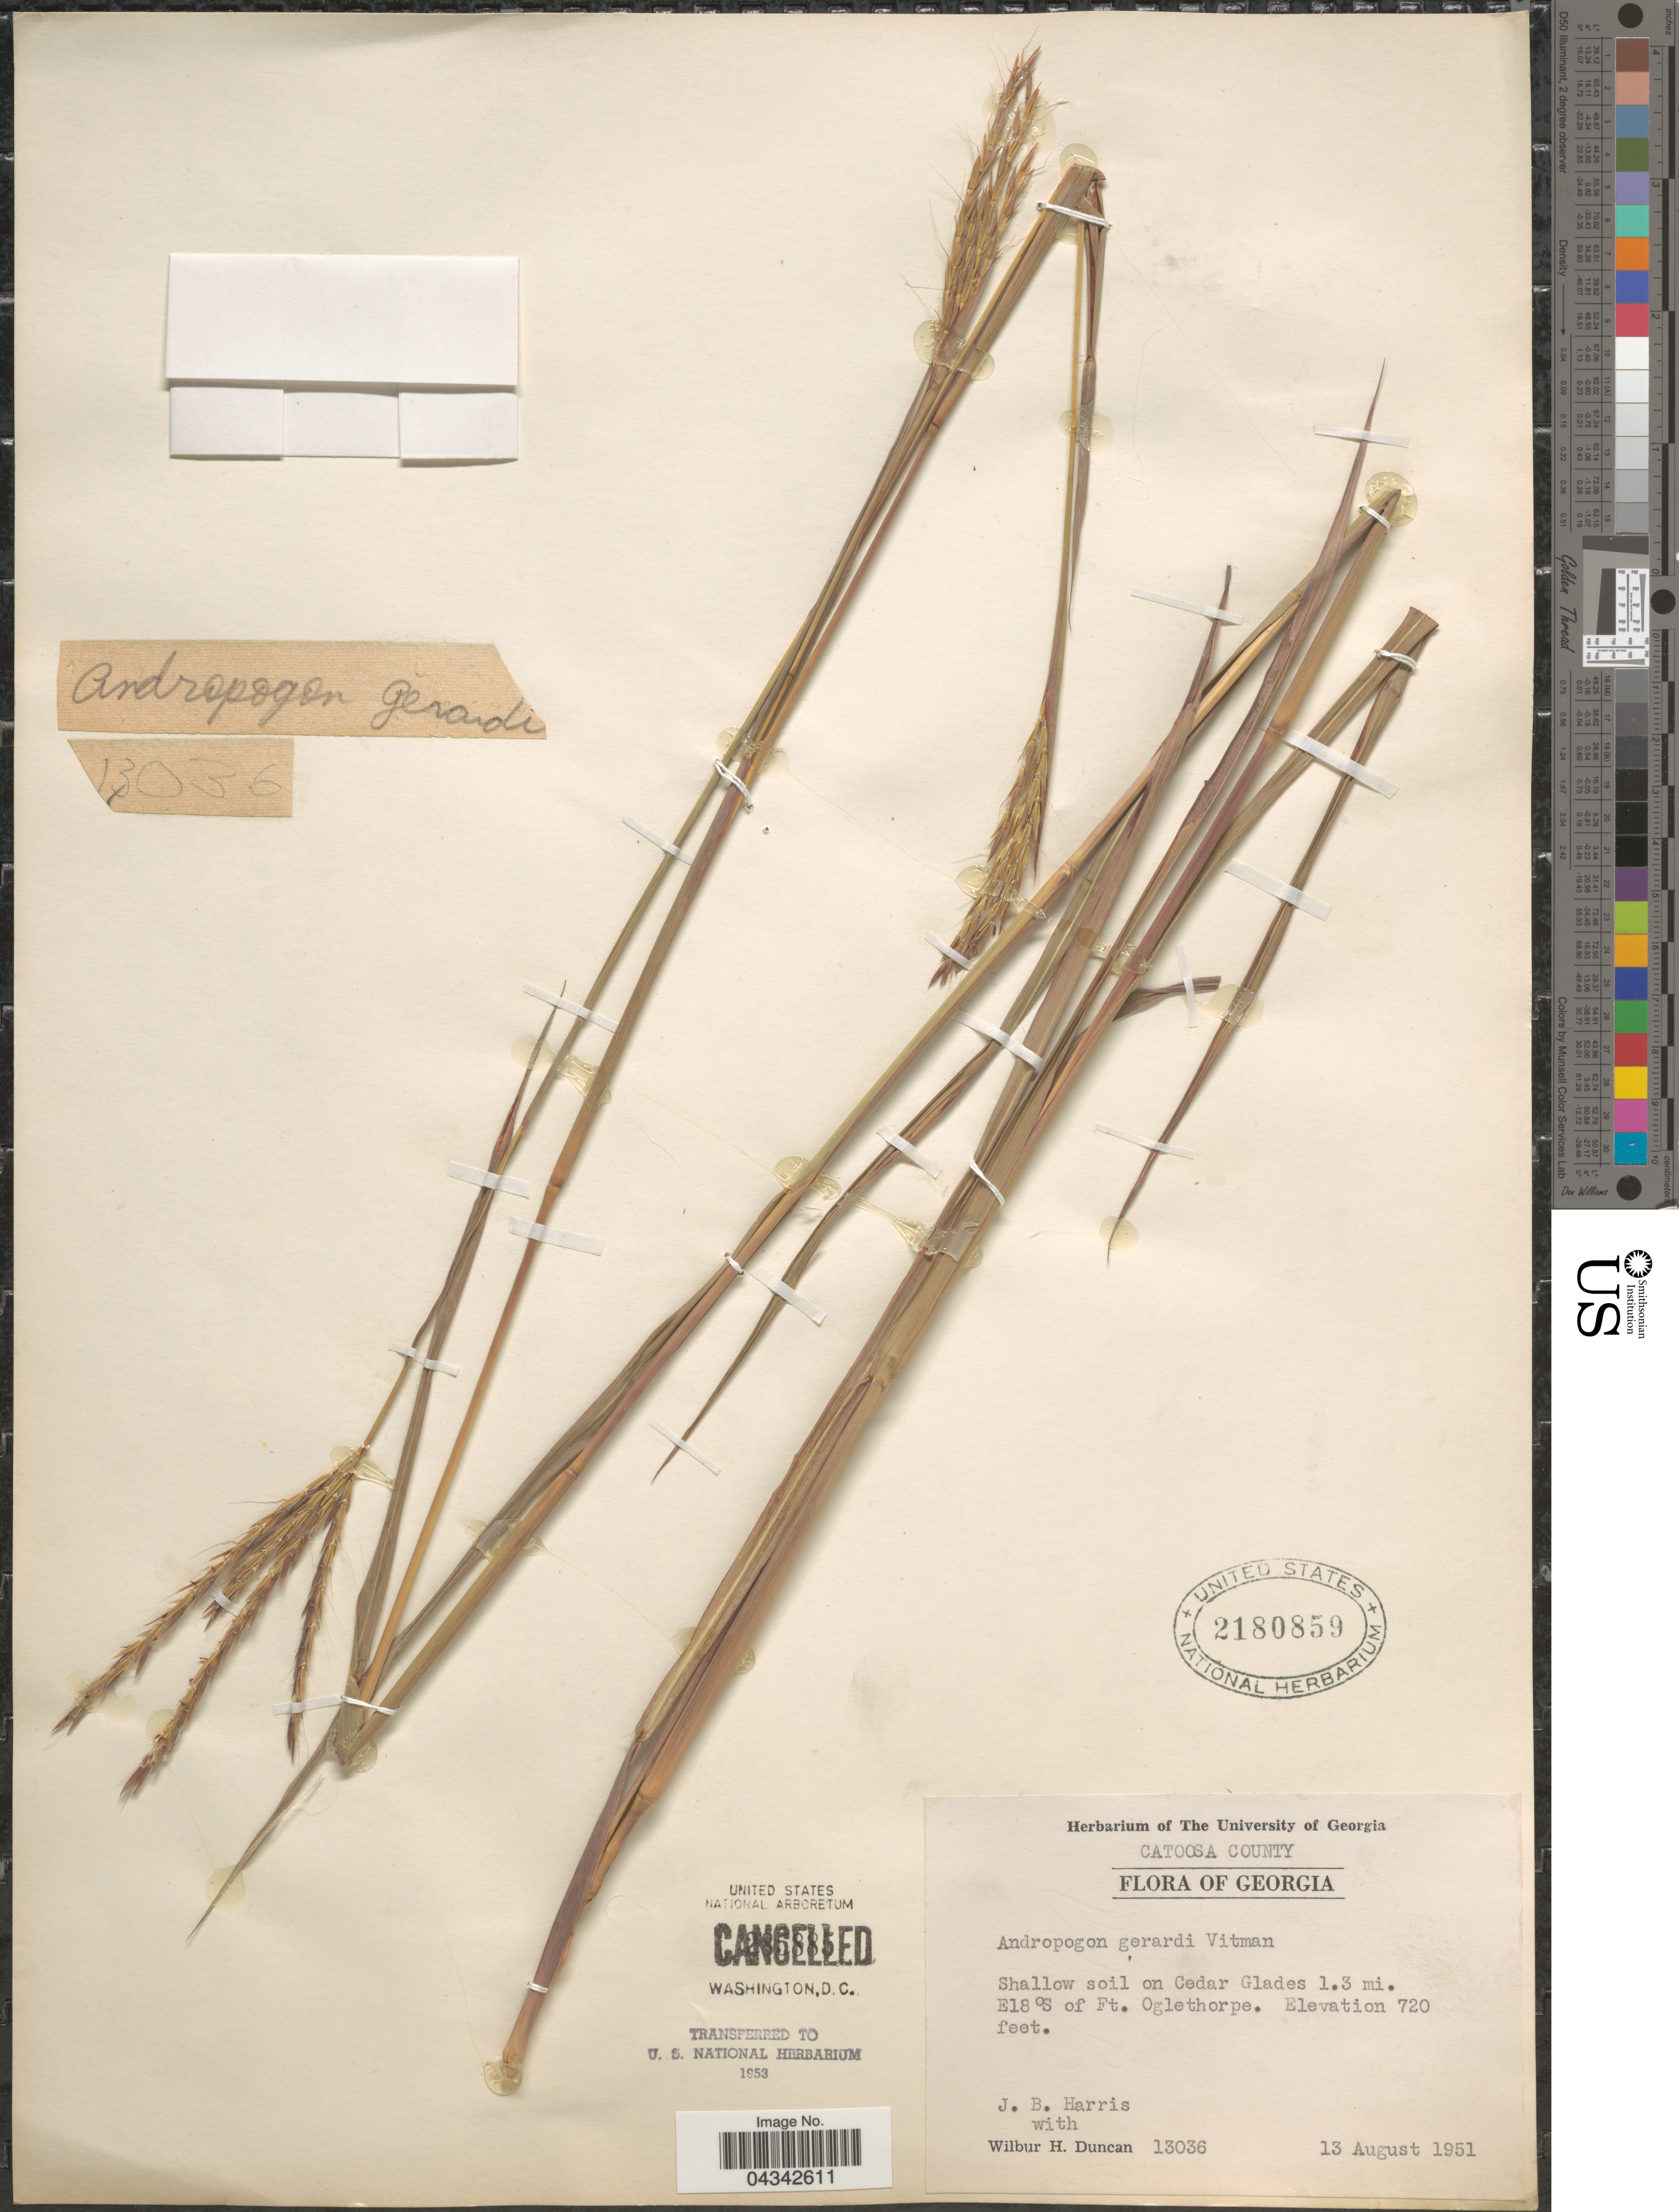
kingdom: Plantae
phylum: Tracheophyta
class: Liliopsida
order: Poales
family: Poaceae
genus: Andropogon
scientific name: Andropogon gerardii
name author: Vitman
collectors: J. B. Harris & W. H. Duncan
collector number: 13036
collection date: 1951-08-13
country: United States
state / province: Georgia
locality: Catoosa County. Shallow soil on Cedar Glades 1.3 mi. E18 ºS of Ft. Oglethorpe.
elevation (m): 219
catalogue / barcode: US 2180859